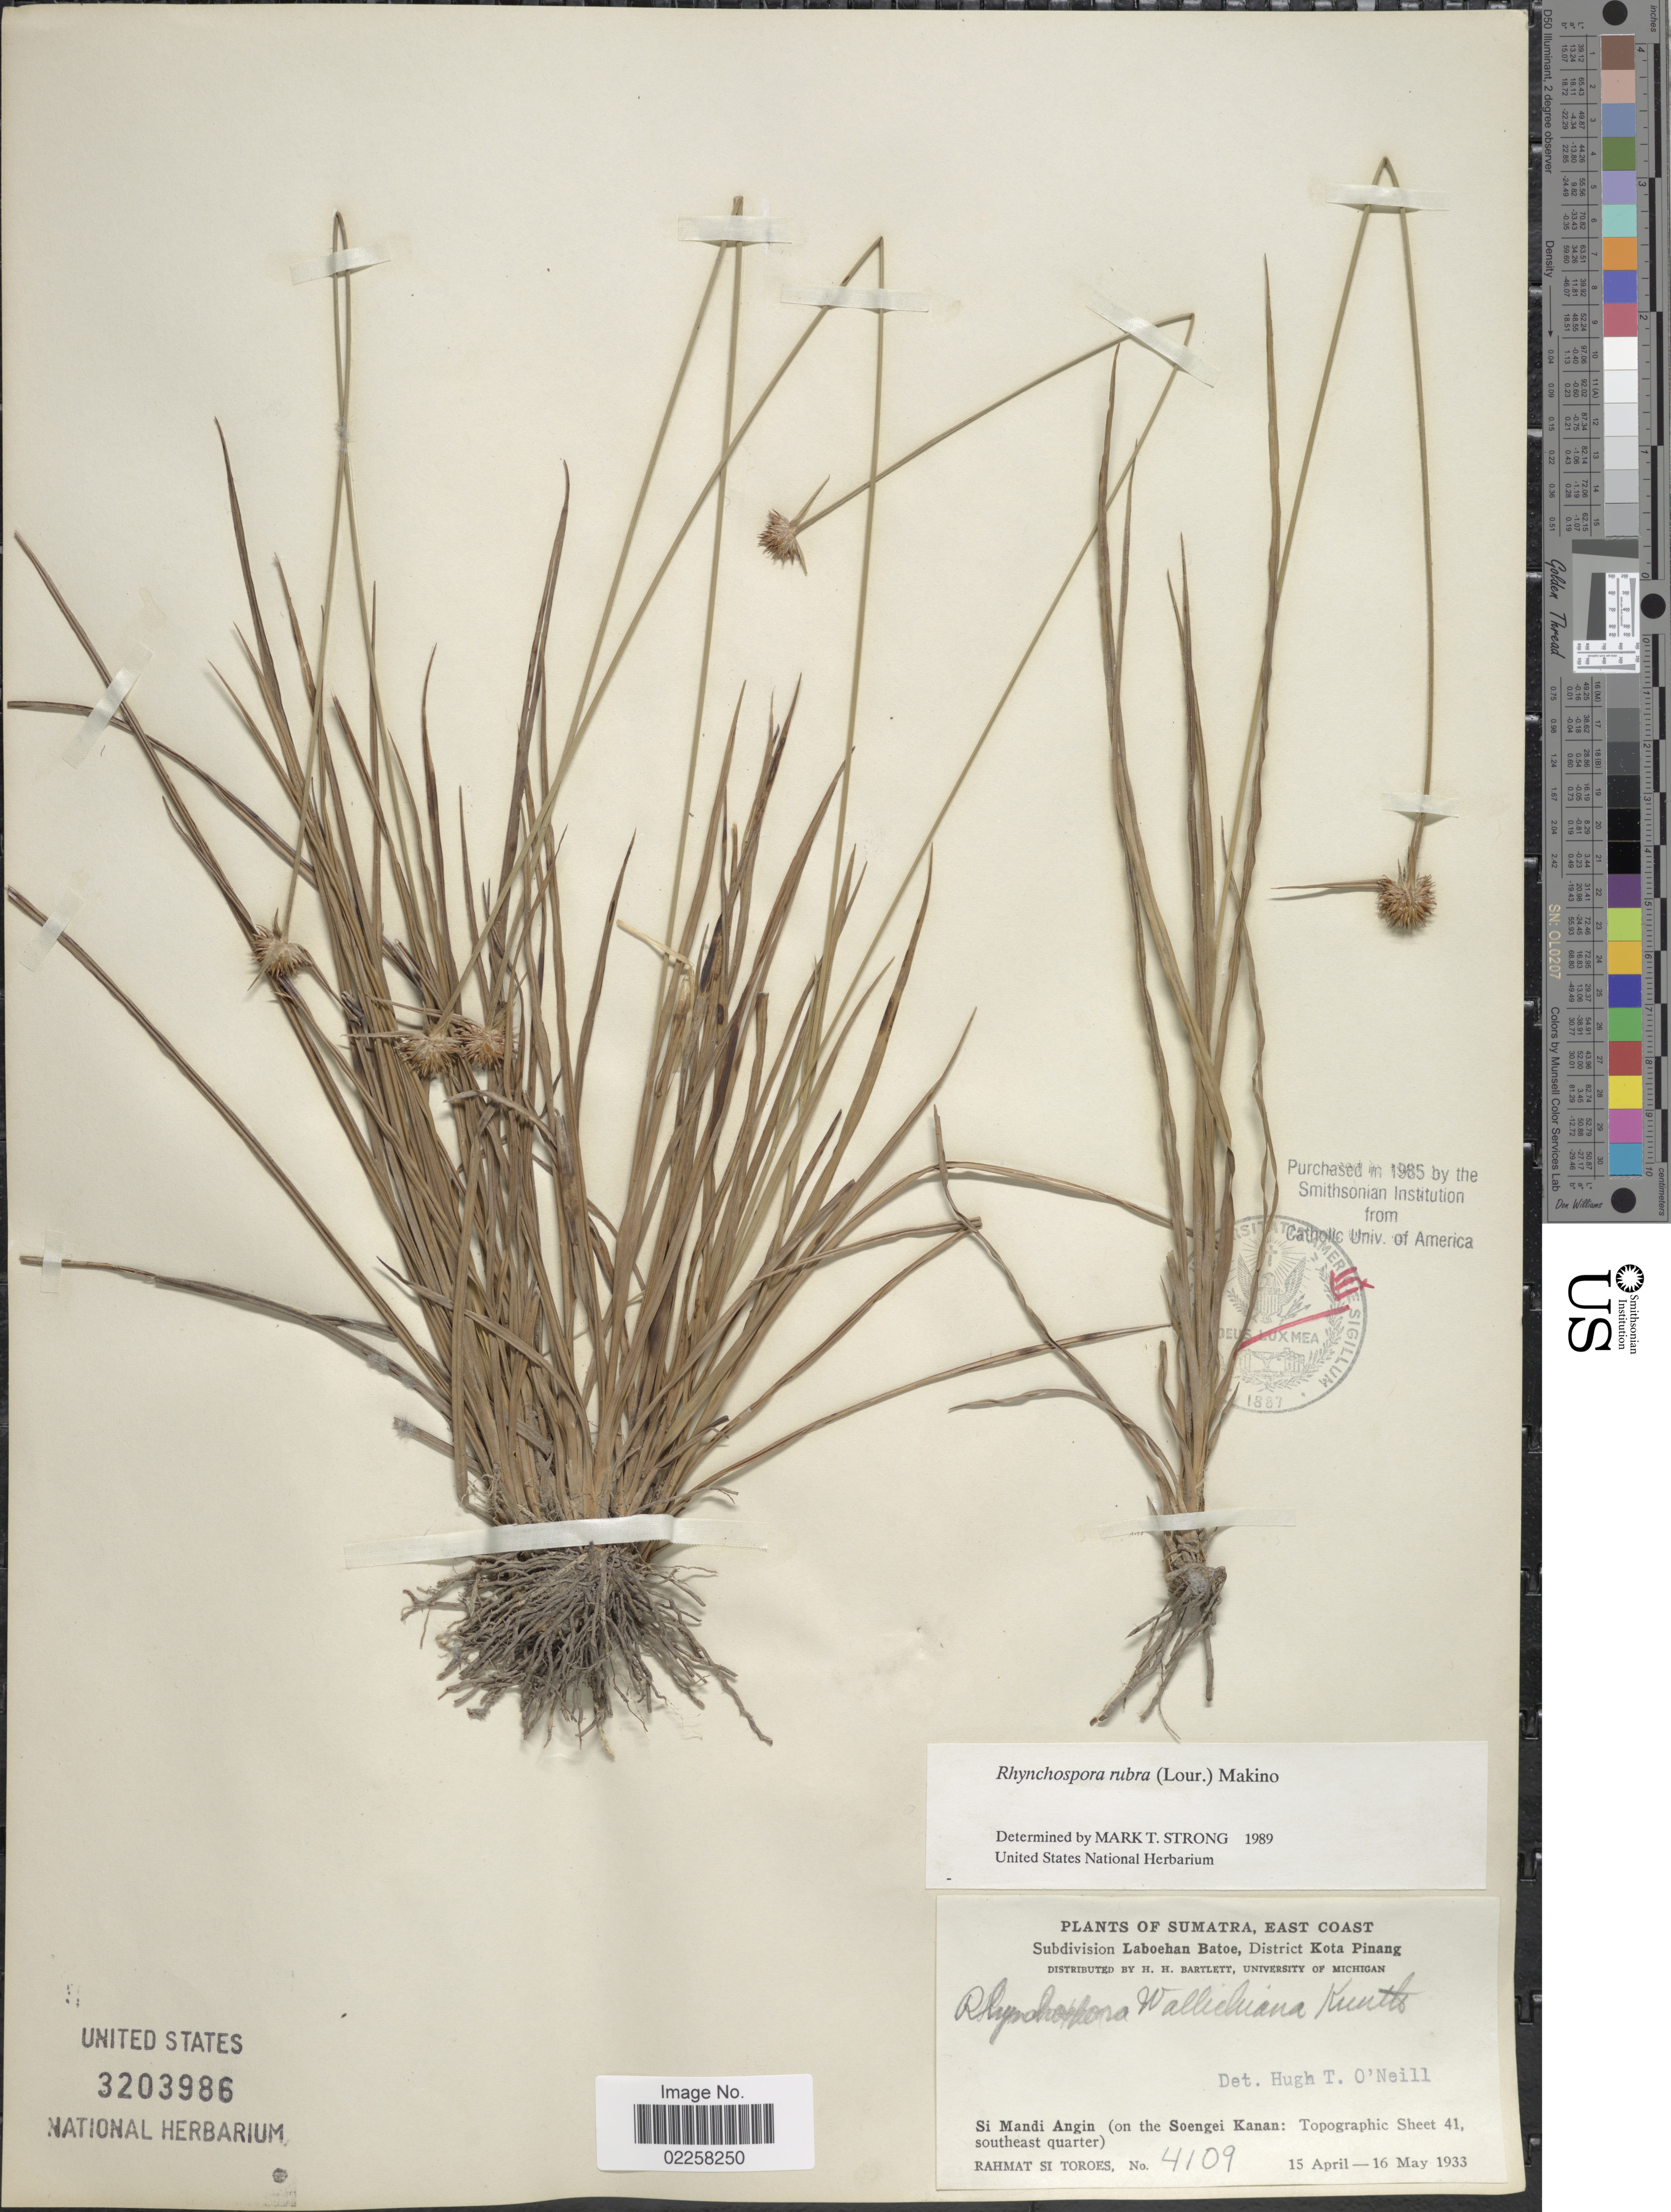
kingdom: Plantae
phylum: Tracheophyta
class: Liliopsida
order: Poales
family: Cyperaceae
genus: Rhynchospora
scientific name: Rhynchospora rubra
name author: (Lour.) Makino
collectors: Rahmat Si Boeea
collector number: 4109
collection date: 1933-04-15/1933-05-16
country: Indonesia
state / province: Sumatra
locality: East Coast, Subdivison Laboehan Batoe, Dsitrict Kota Pinang, Si Mandi Angin (on the Soengei Kanan: Topographic Sheet 41, southeast quarter)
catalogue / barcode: US 3203986